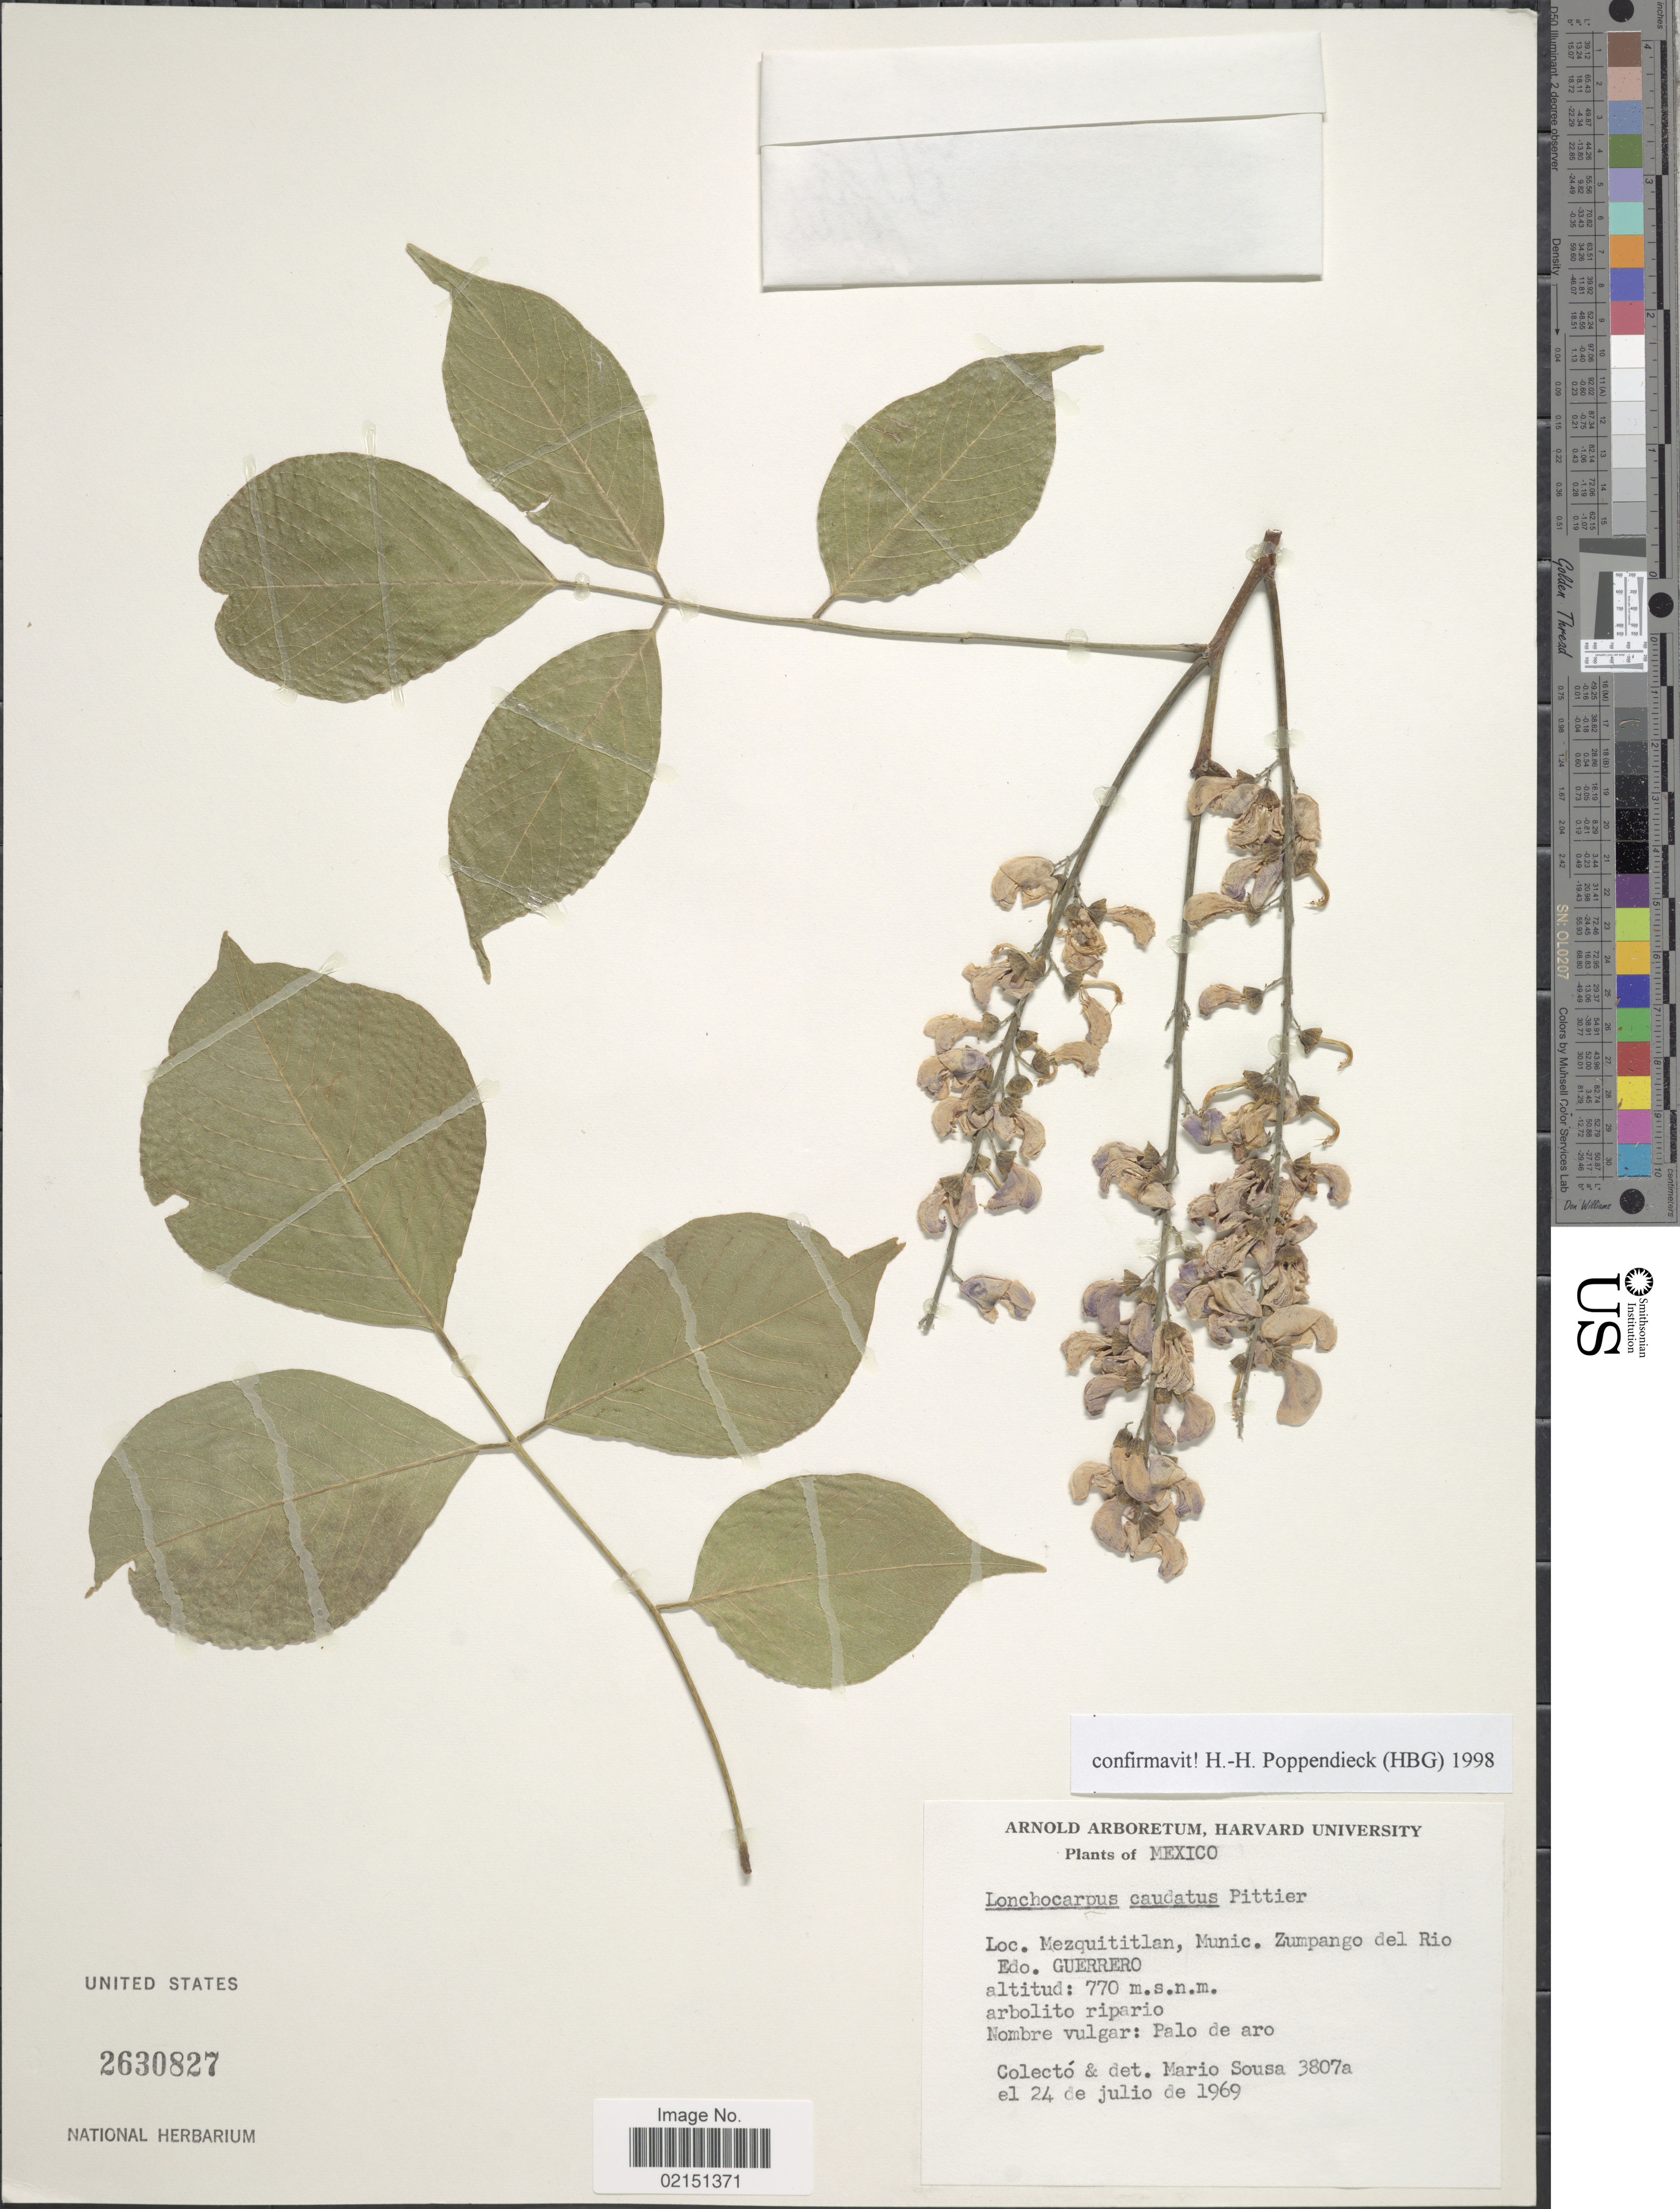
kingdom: Plantae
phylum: Tracheophyta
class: Magnoliopsida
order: Fabales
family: Fabaceae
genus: Lonchocarpus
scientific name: Lonchocarpus caudatus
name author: Pittier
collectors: M. Sousa S.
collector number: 3807a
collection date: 1969-07-24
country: Mexico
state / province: Guerrero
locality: Mezquititlan, Munic. Zumpango del Rio Edo. Guerrero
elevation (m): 770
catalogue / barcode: US 2630827